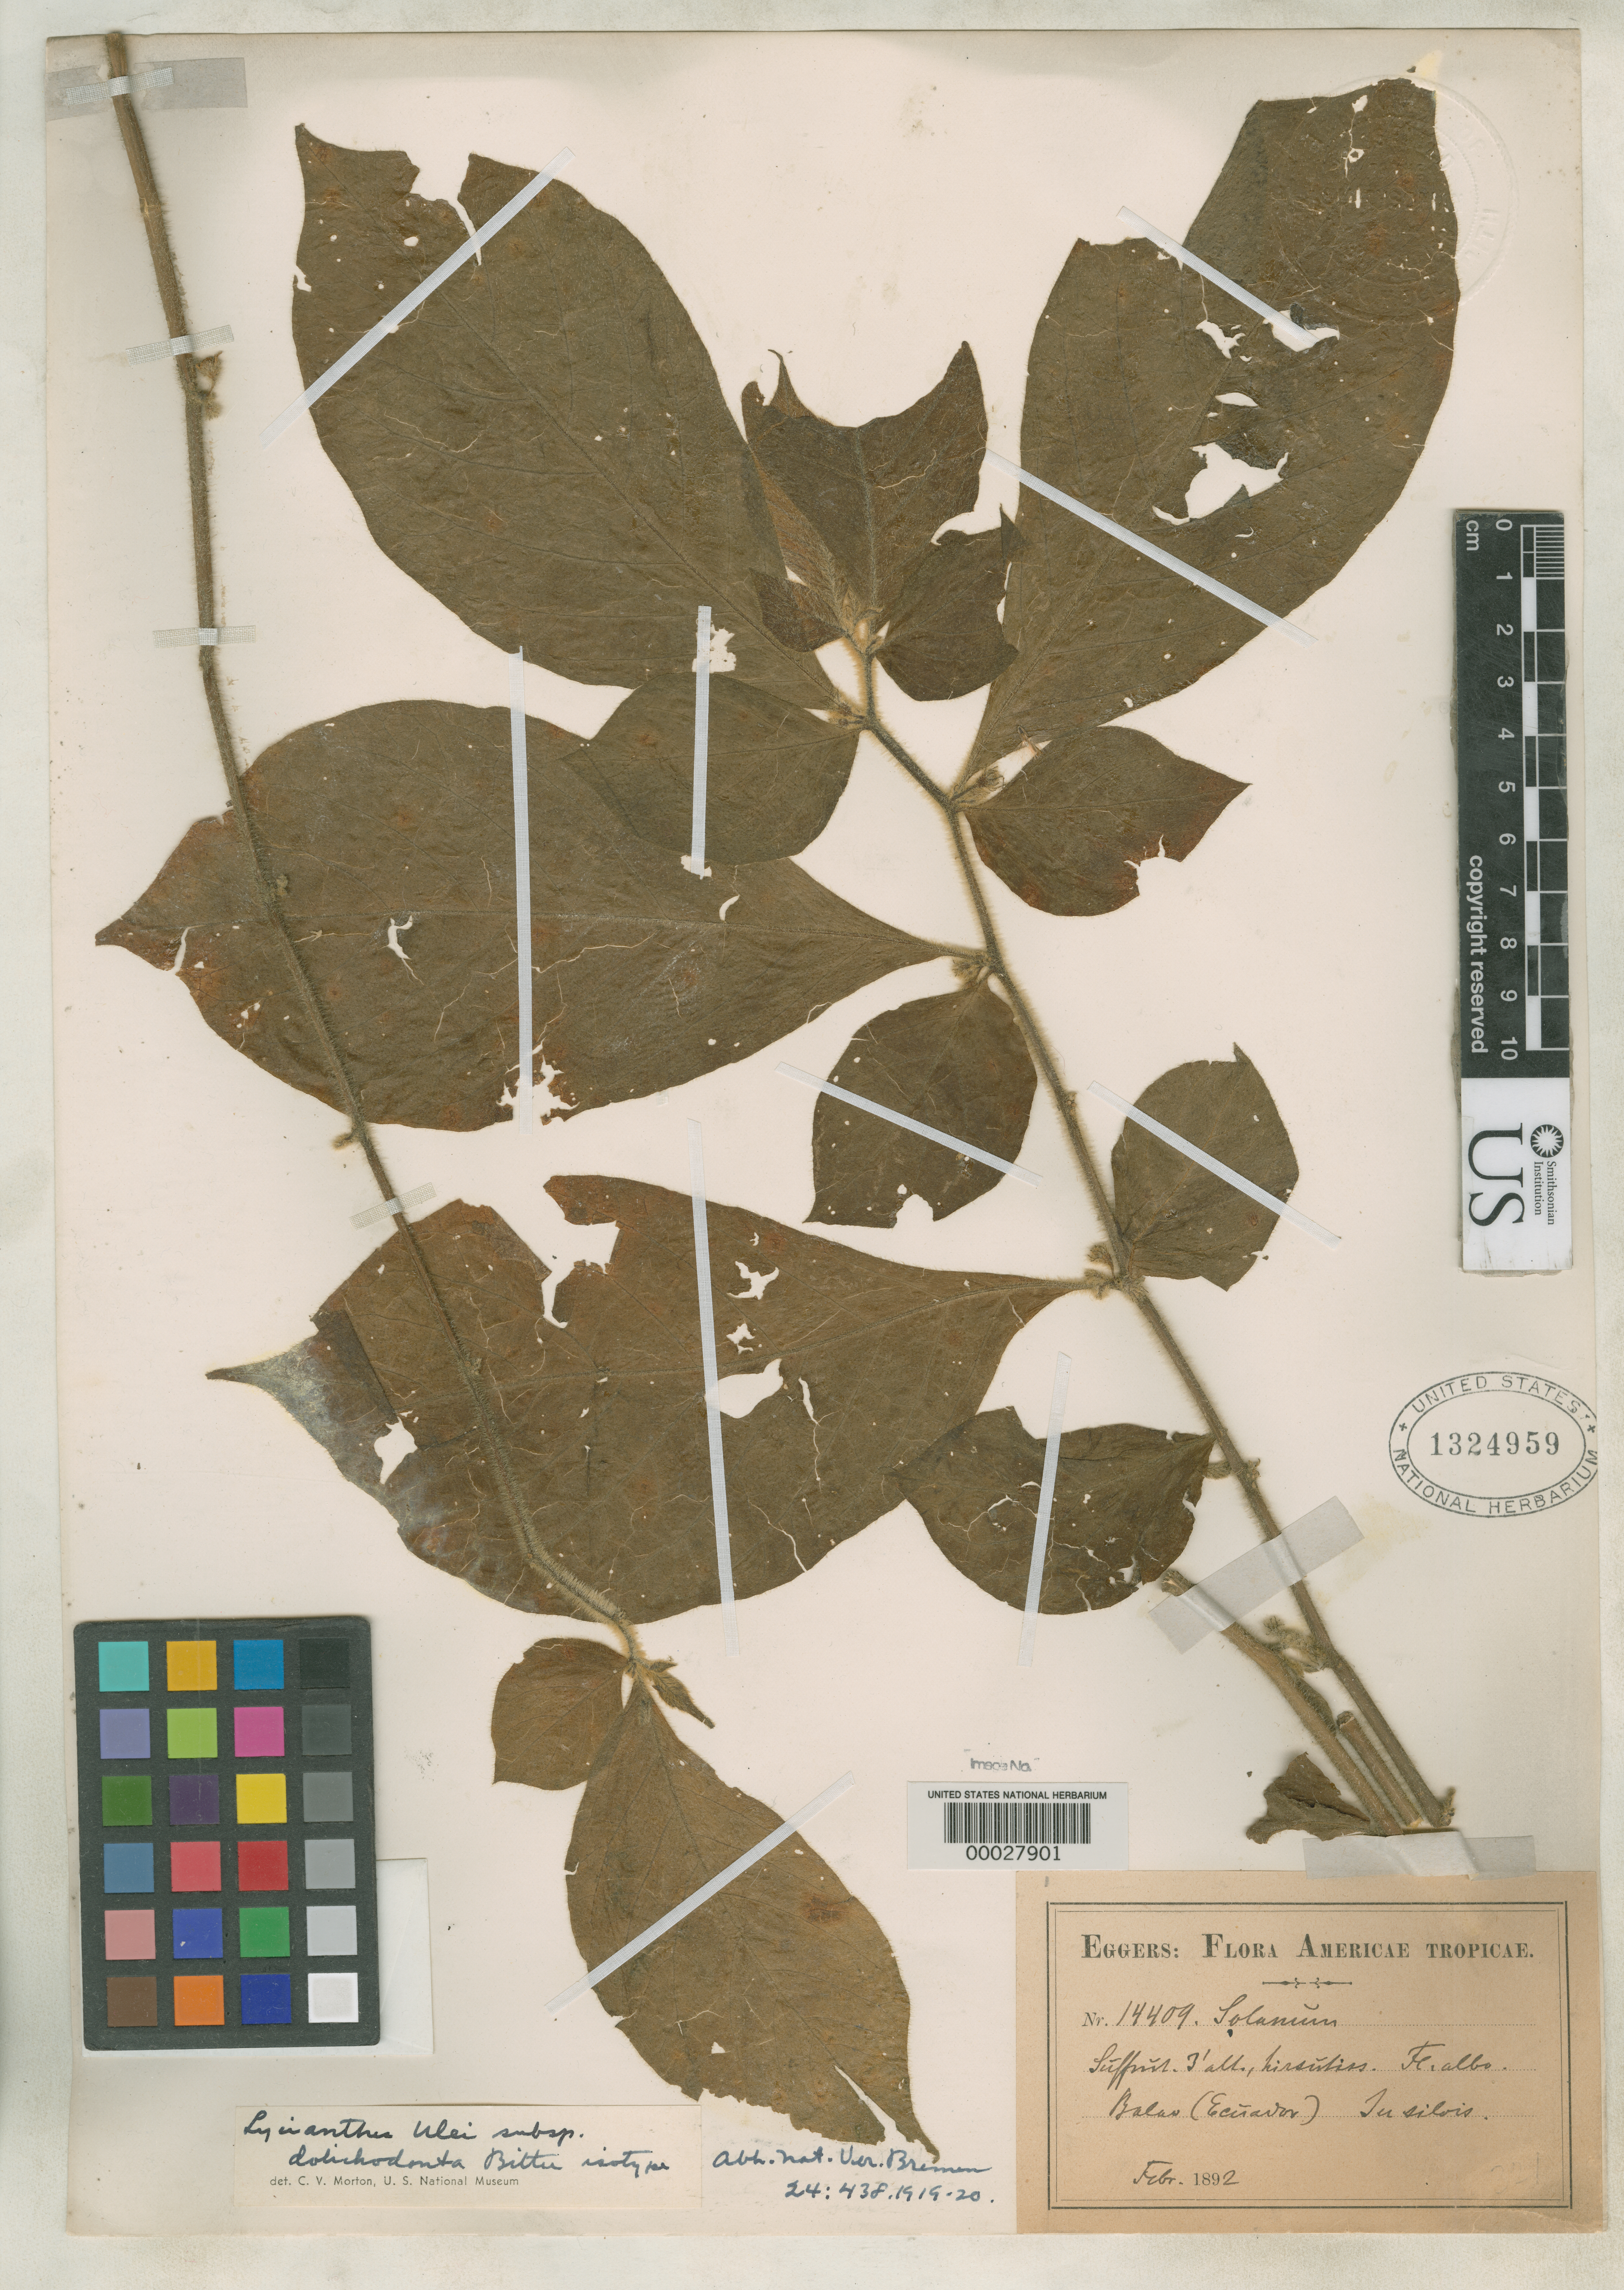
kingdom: Plantae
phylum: Tracheophyta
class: Magnoliopsida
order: Solanales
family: Solanaceae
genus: Lycianthes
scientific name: Lycianthes ulei subsp. dolichodonta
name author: Bitter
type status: Isotype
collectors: H. F. A. von Eggers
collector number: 24409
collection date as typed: Feb 1892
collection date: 1892-02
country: Ecuador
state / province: Guayas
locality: Balao.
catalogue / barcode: US 1324959